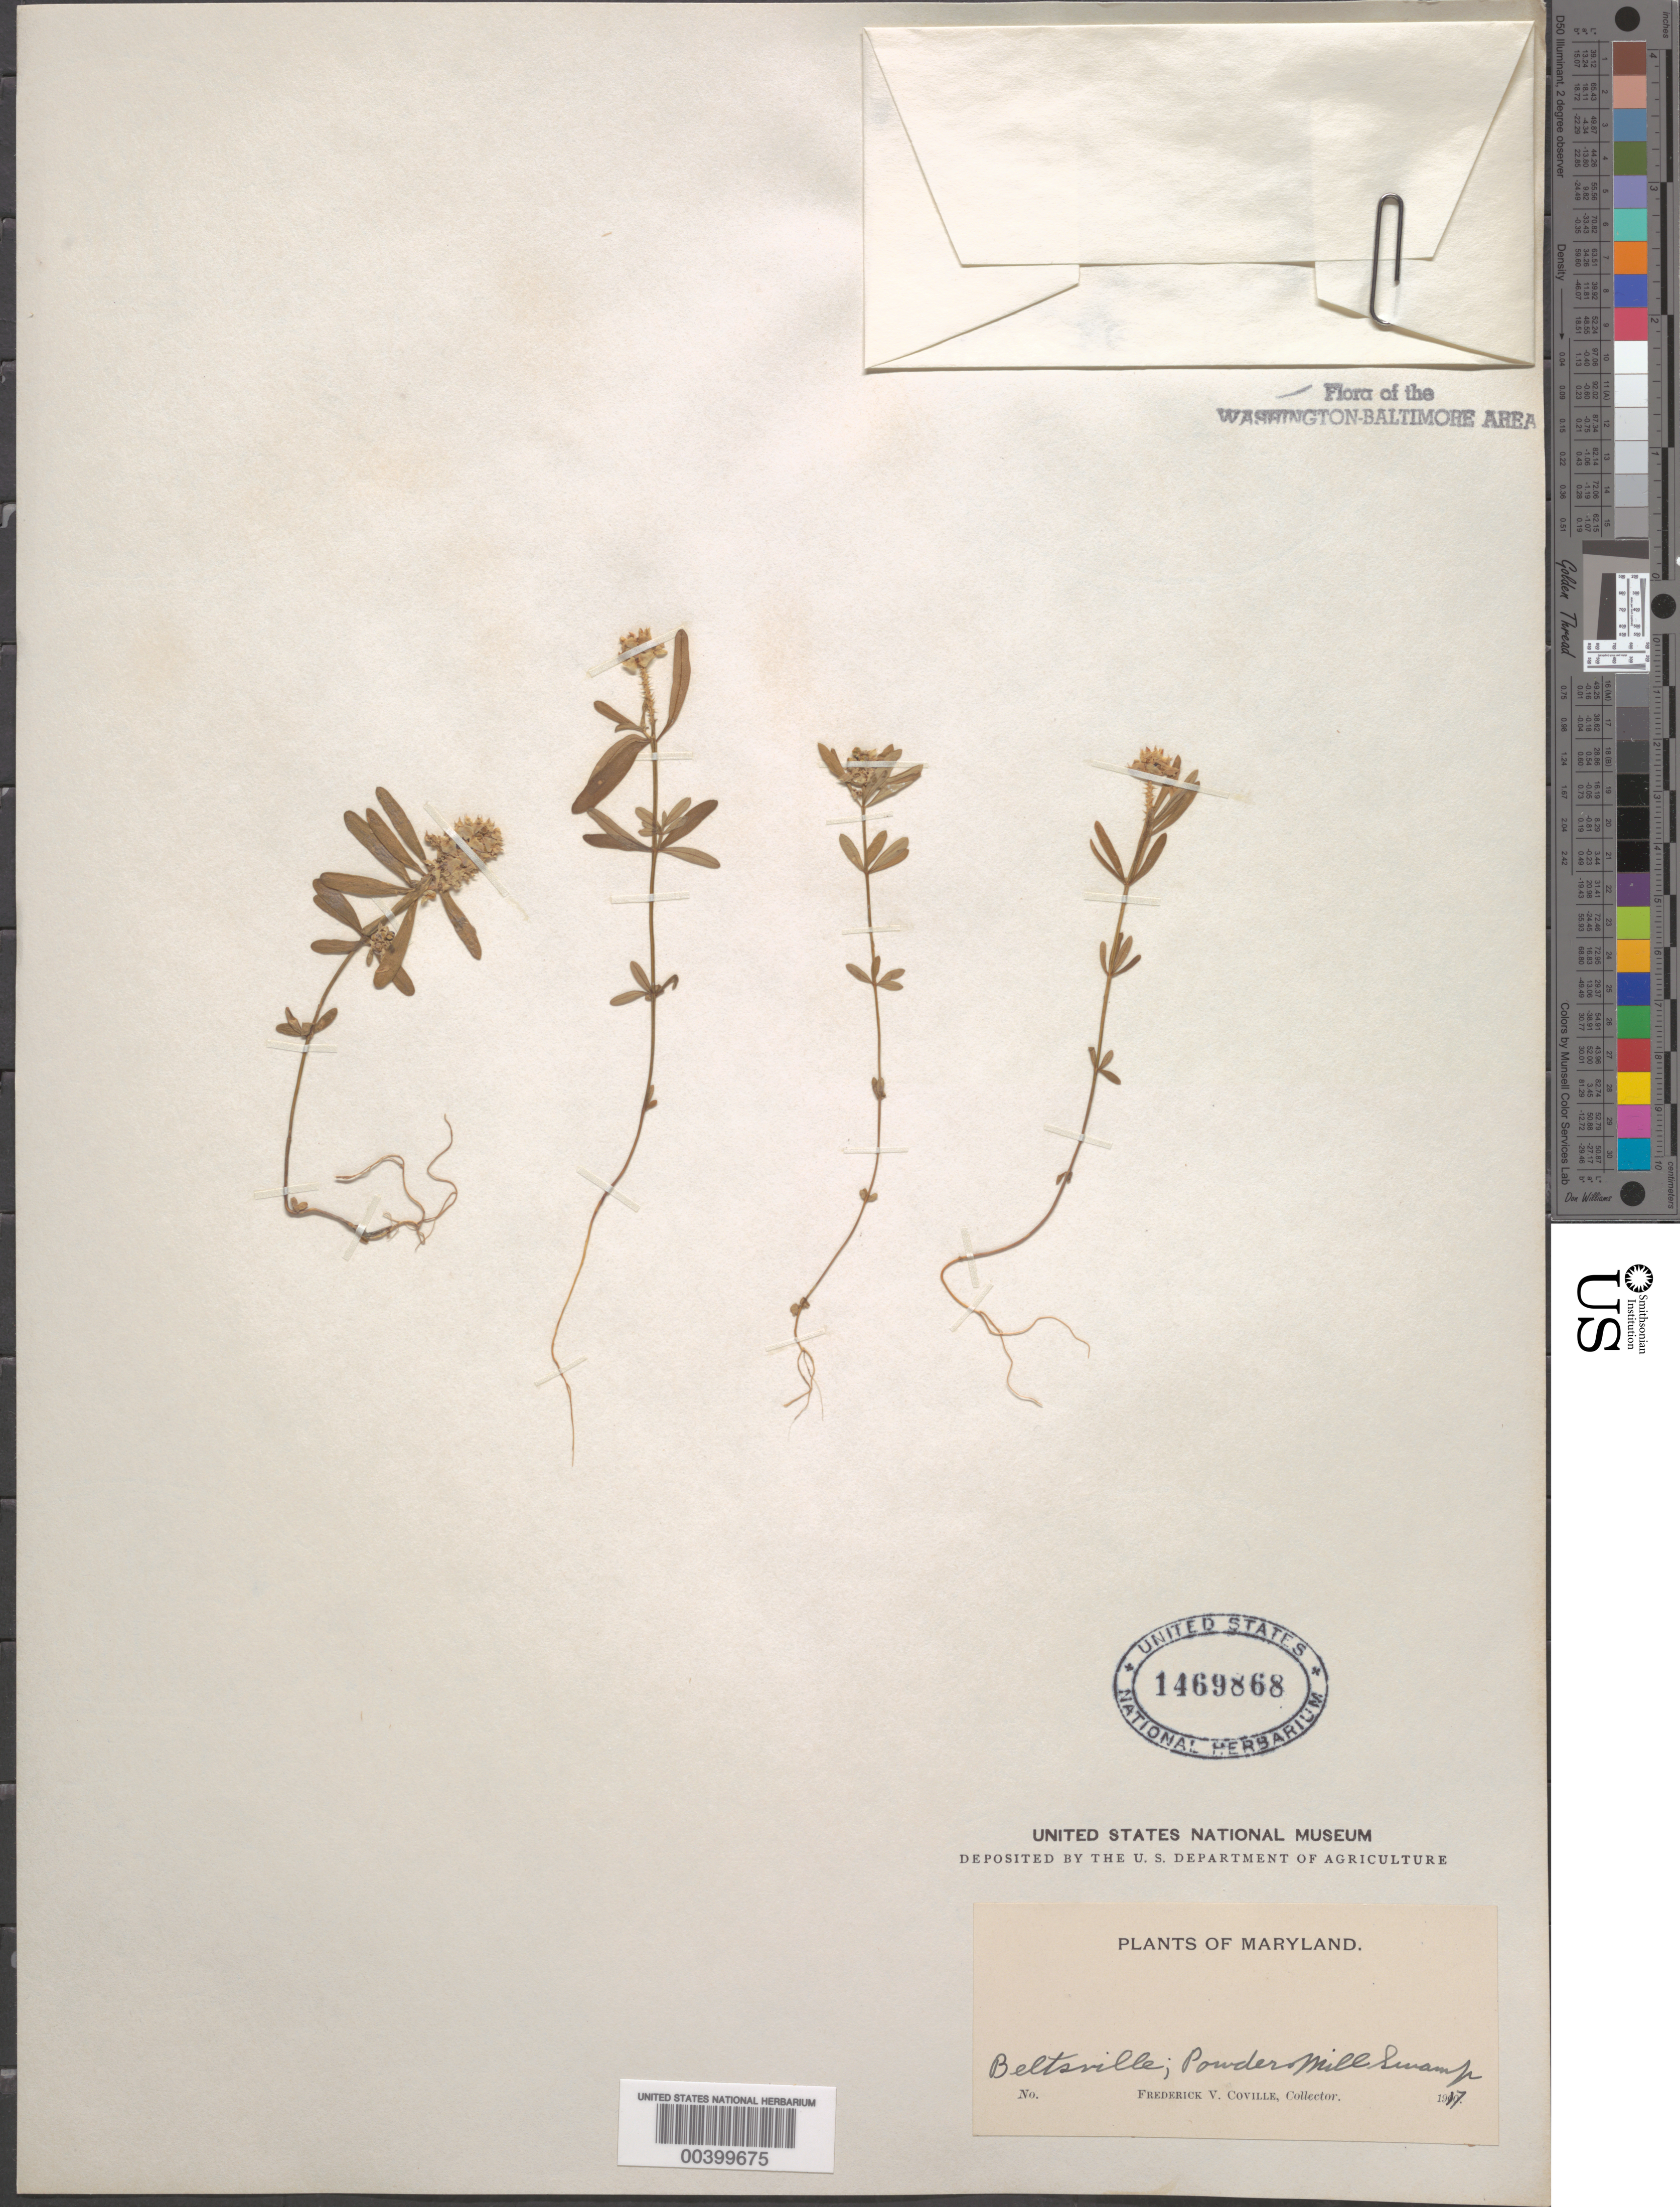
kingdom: Plantae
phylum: Tracheophyta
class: Magnoliopsida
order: Fabales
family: Polygalaceae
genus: Polygala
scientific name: Polygala cruciata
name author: L.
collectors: F. V. Coville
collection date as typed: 1917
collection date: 1917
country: United States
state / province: Maryland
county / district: Prince George's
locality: Powdermill Bogs, Beltsville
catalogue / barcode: US 1469868